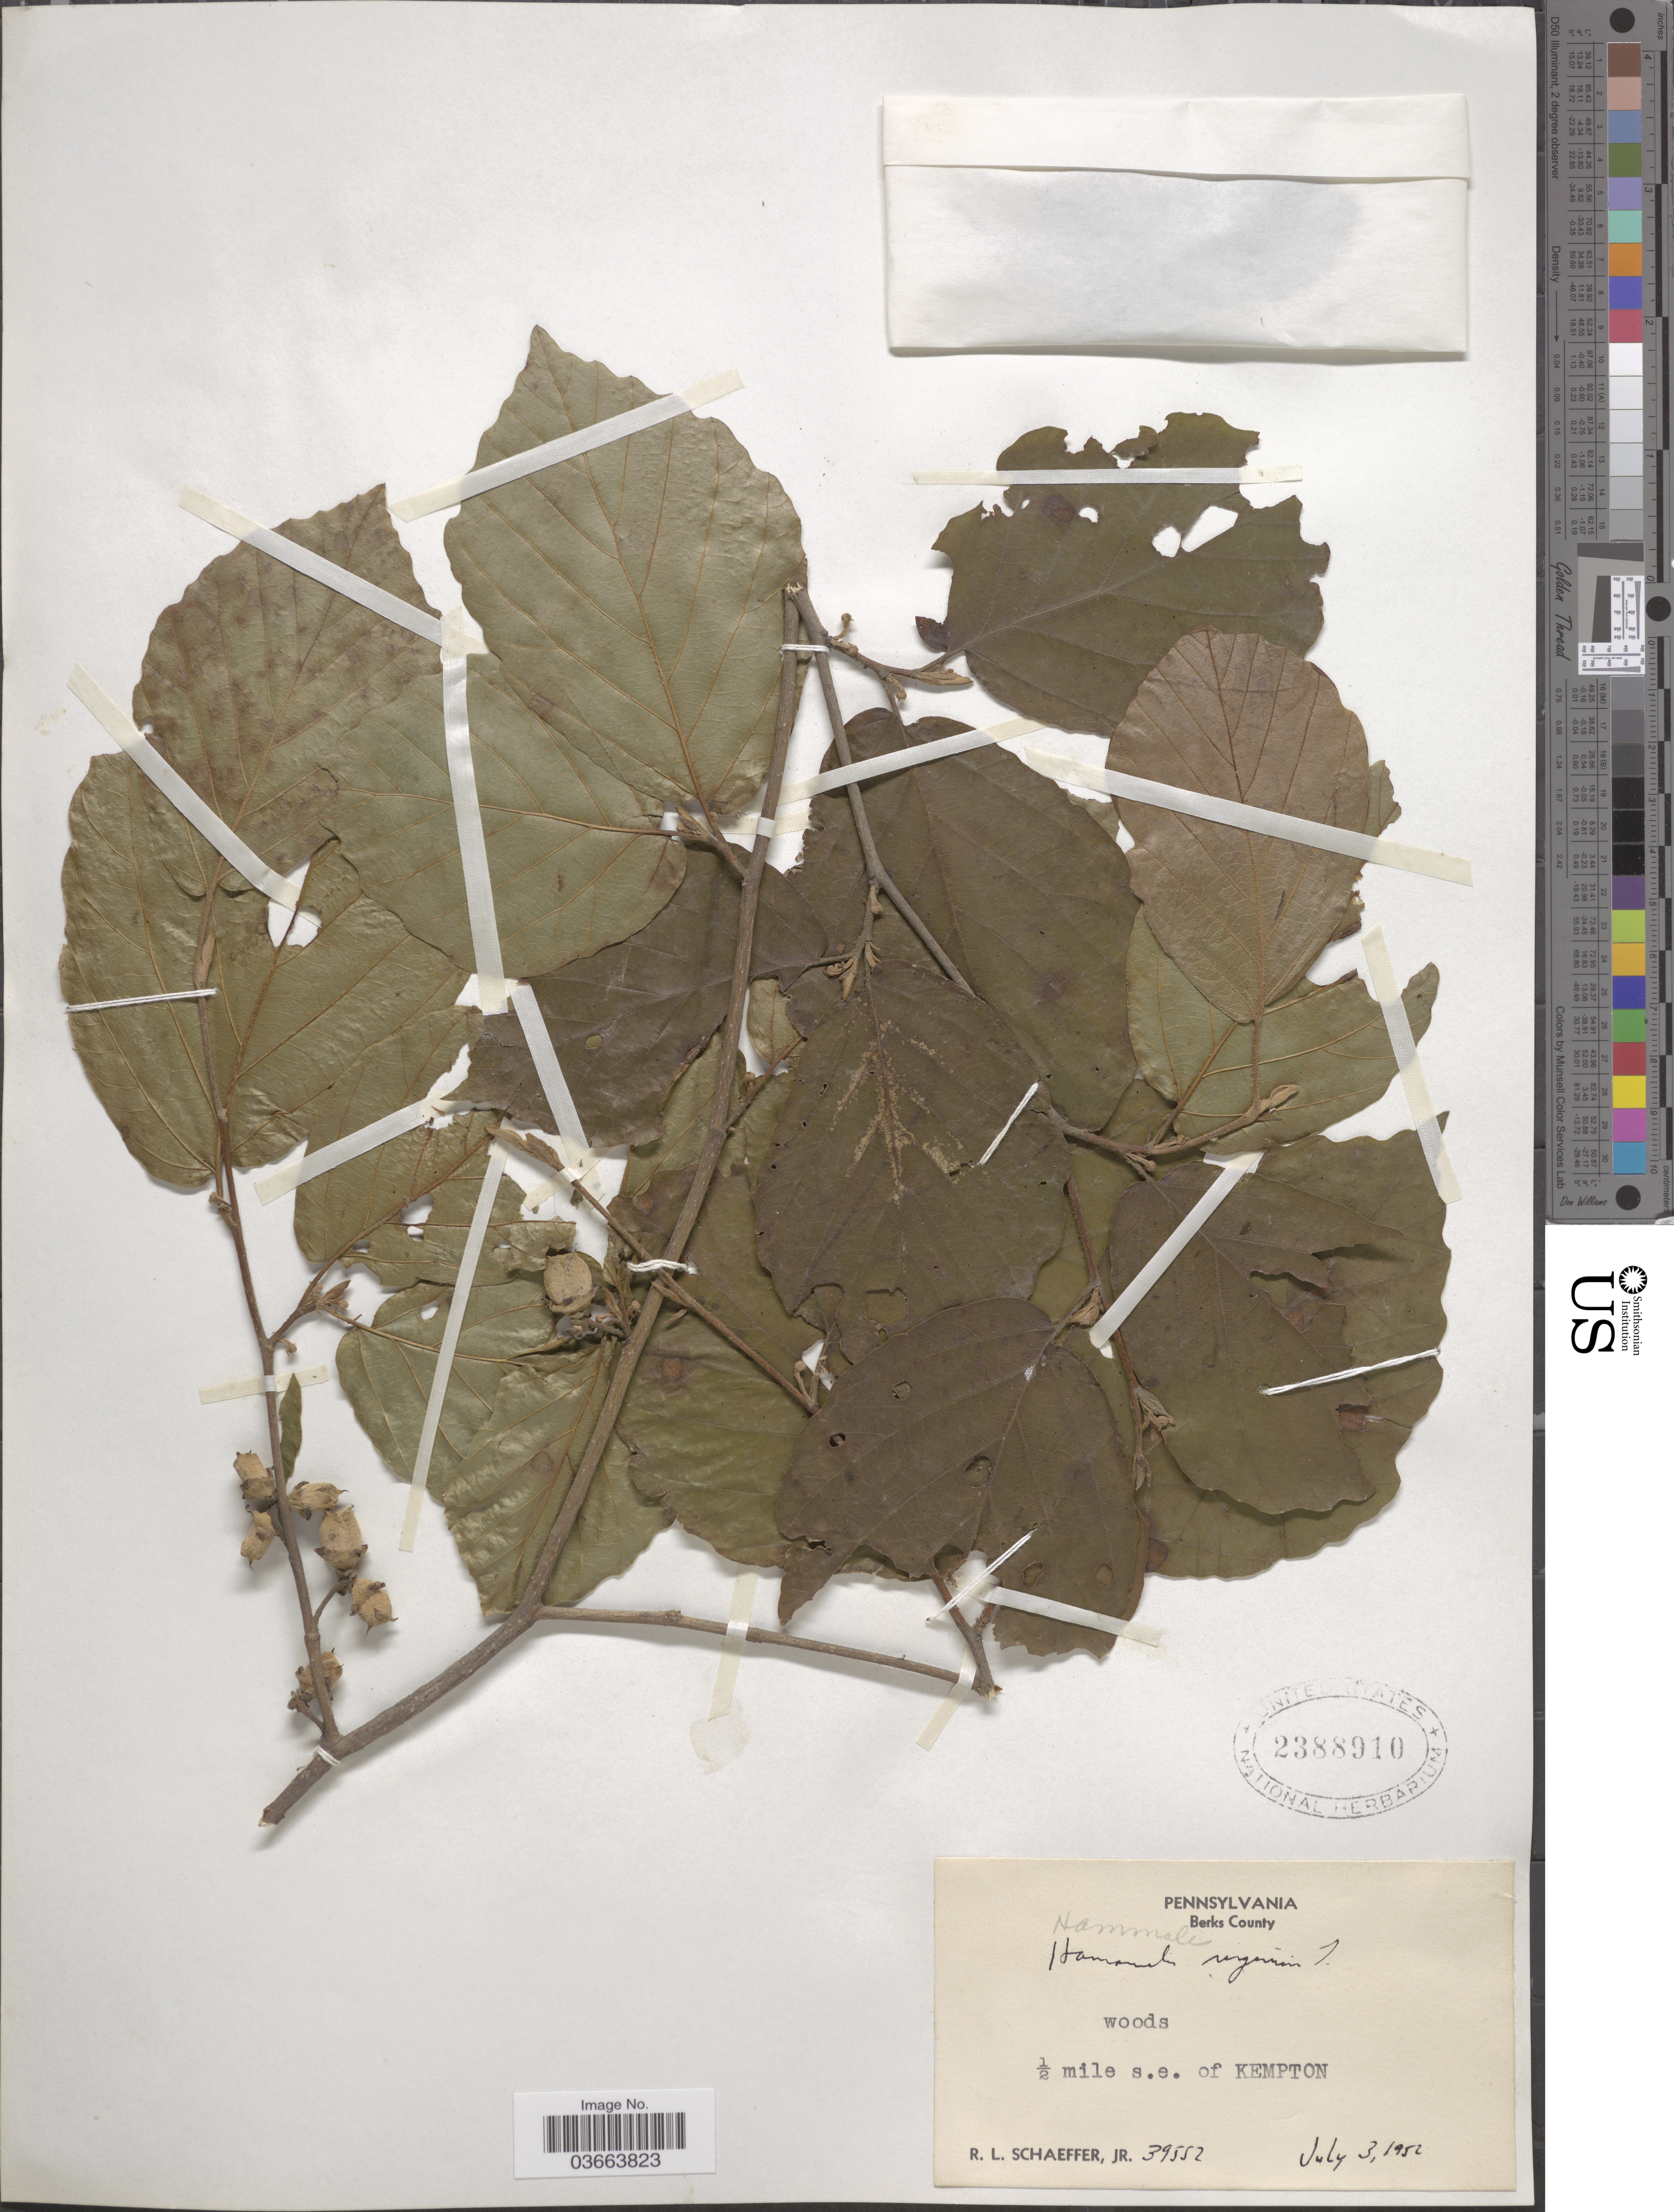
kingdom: Plantae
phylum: Tracheophyta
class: Magnoliopsida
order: Saxifragales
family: Hamamelidaceae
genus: Hamamelis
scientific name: Hamamelis virginiana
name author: L.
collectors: R. L. Schaeffer Jr.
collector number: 39552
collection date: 1952-07-03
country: United States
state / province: Pennsylvania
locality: Berks County. ½ s.e. of Kempton.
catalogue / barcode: US 2388910